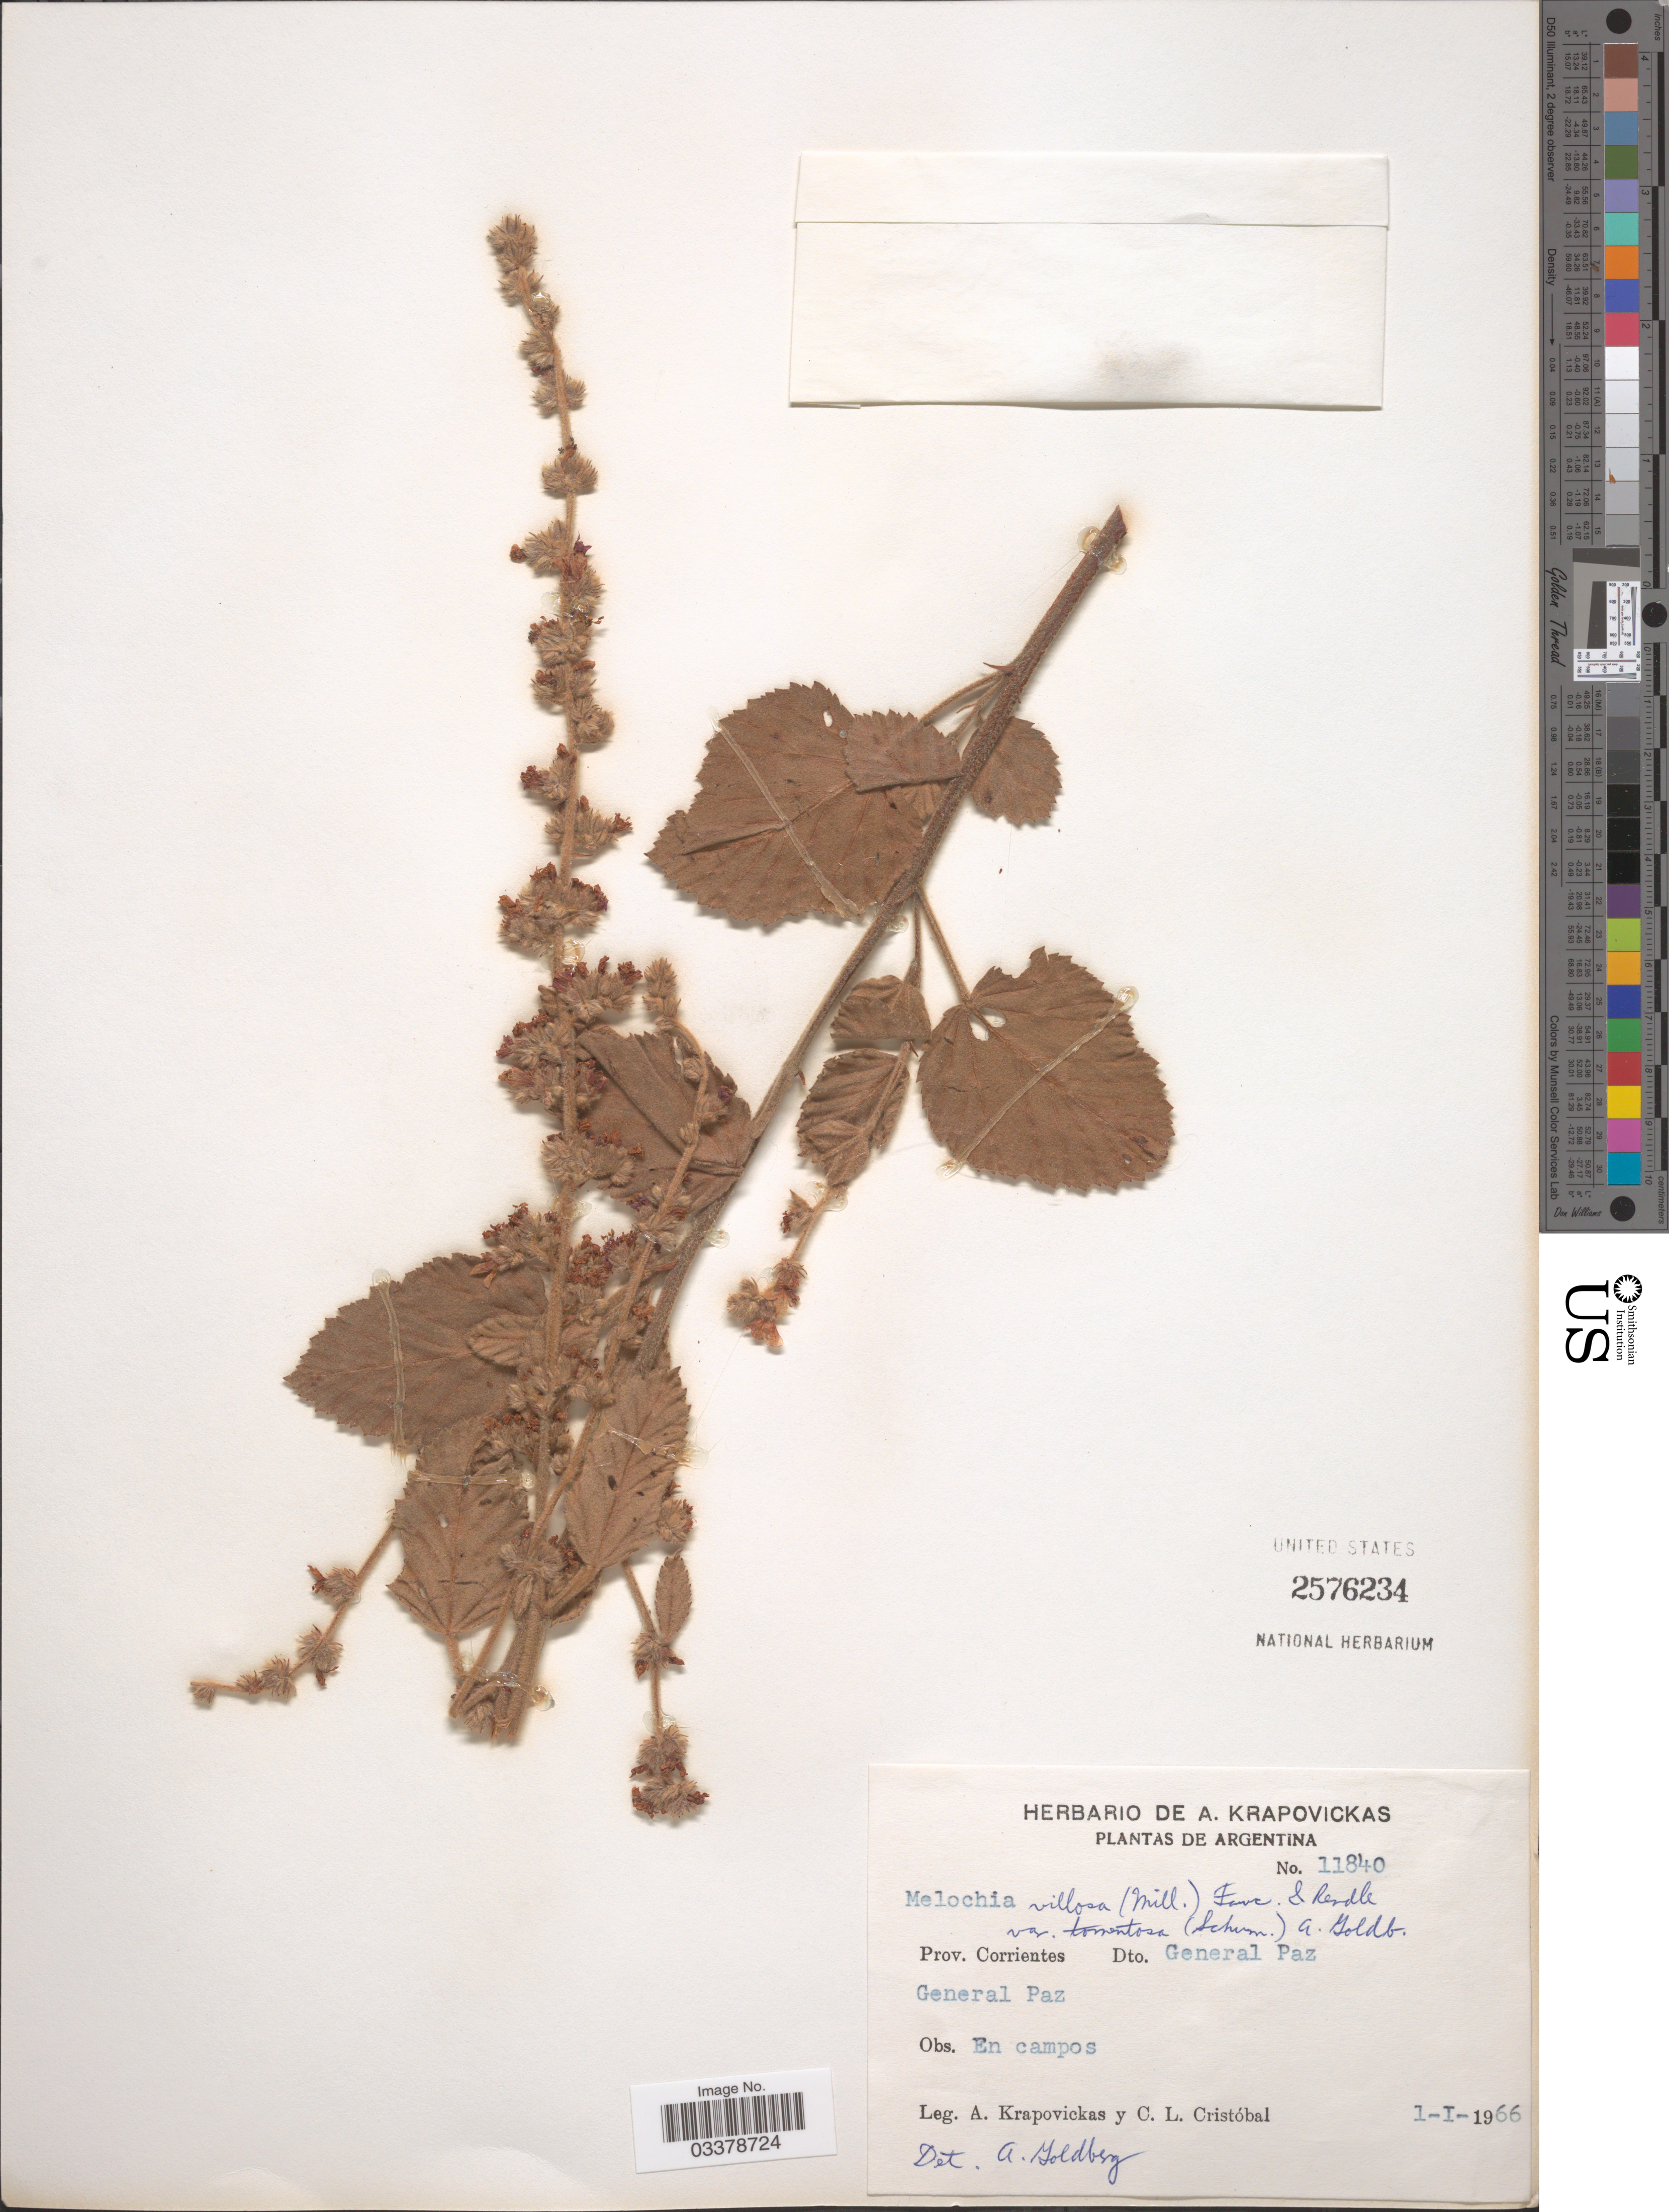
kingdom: Plantae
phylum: Tracheophyta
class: Magnoliopsida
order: Malvales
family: Malvaceae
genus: Melochia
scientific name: Melochia spicata var. tomentosa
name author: (K. Schum.) Dorr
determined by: Dorr, L. J., (BOT), Smithsonian Institution - National Museum of Natural History (UNITED STATES)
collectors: A. Krapovickas & C. L. Cristóbal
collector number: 11840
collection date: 1966-01-01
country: Argentina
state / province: Corrientes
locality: Dto. General Paz. General Paz.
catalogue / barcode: US 2576234